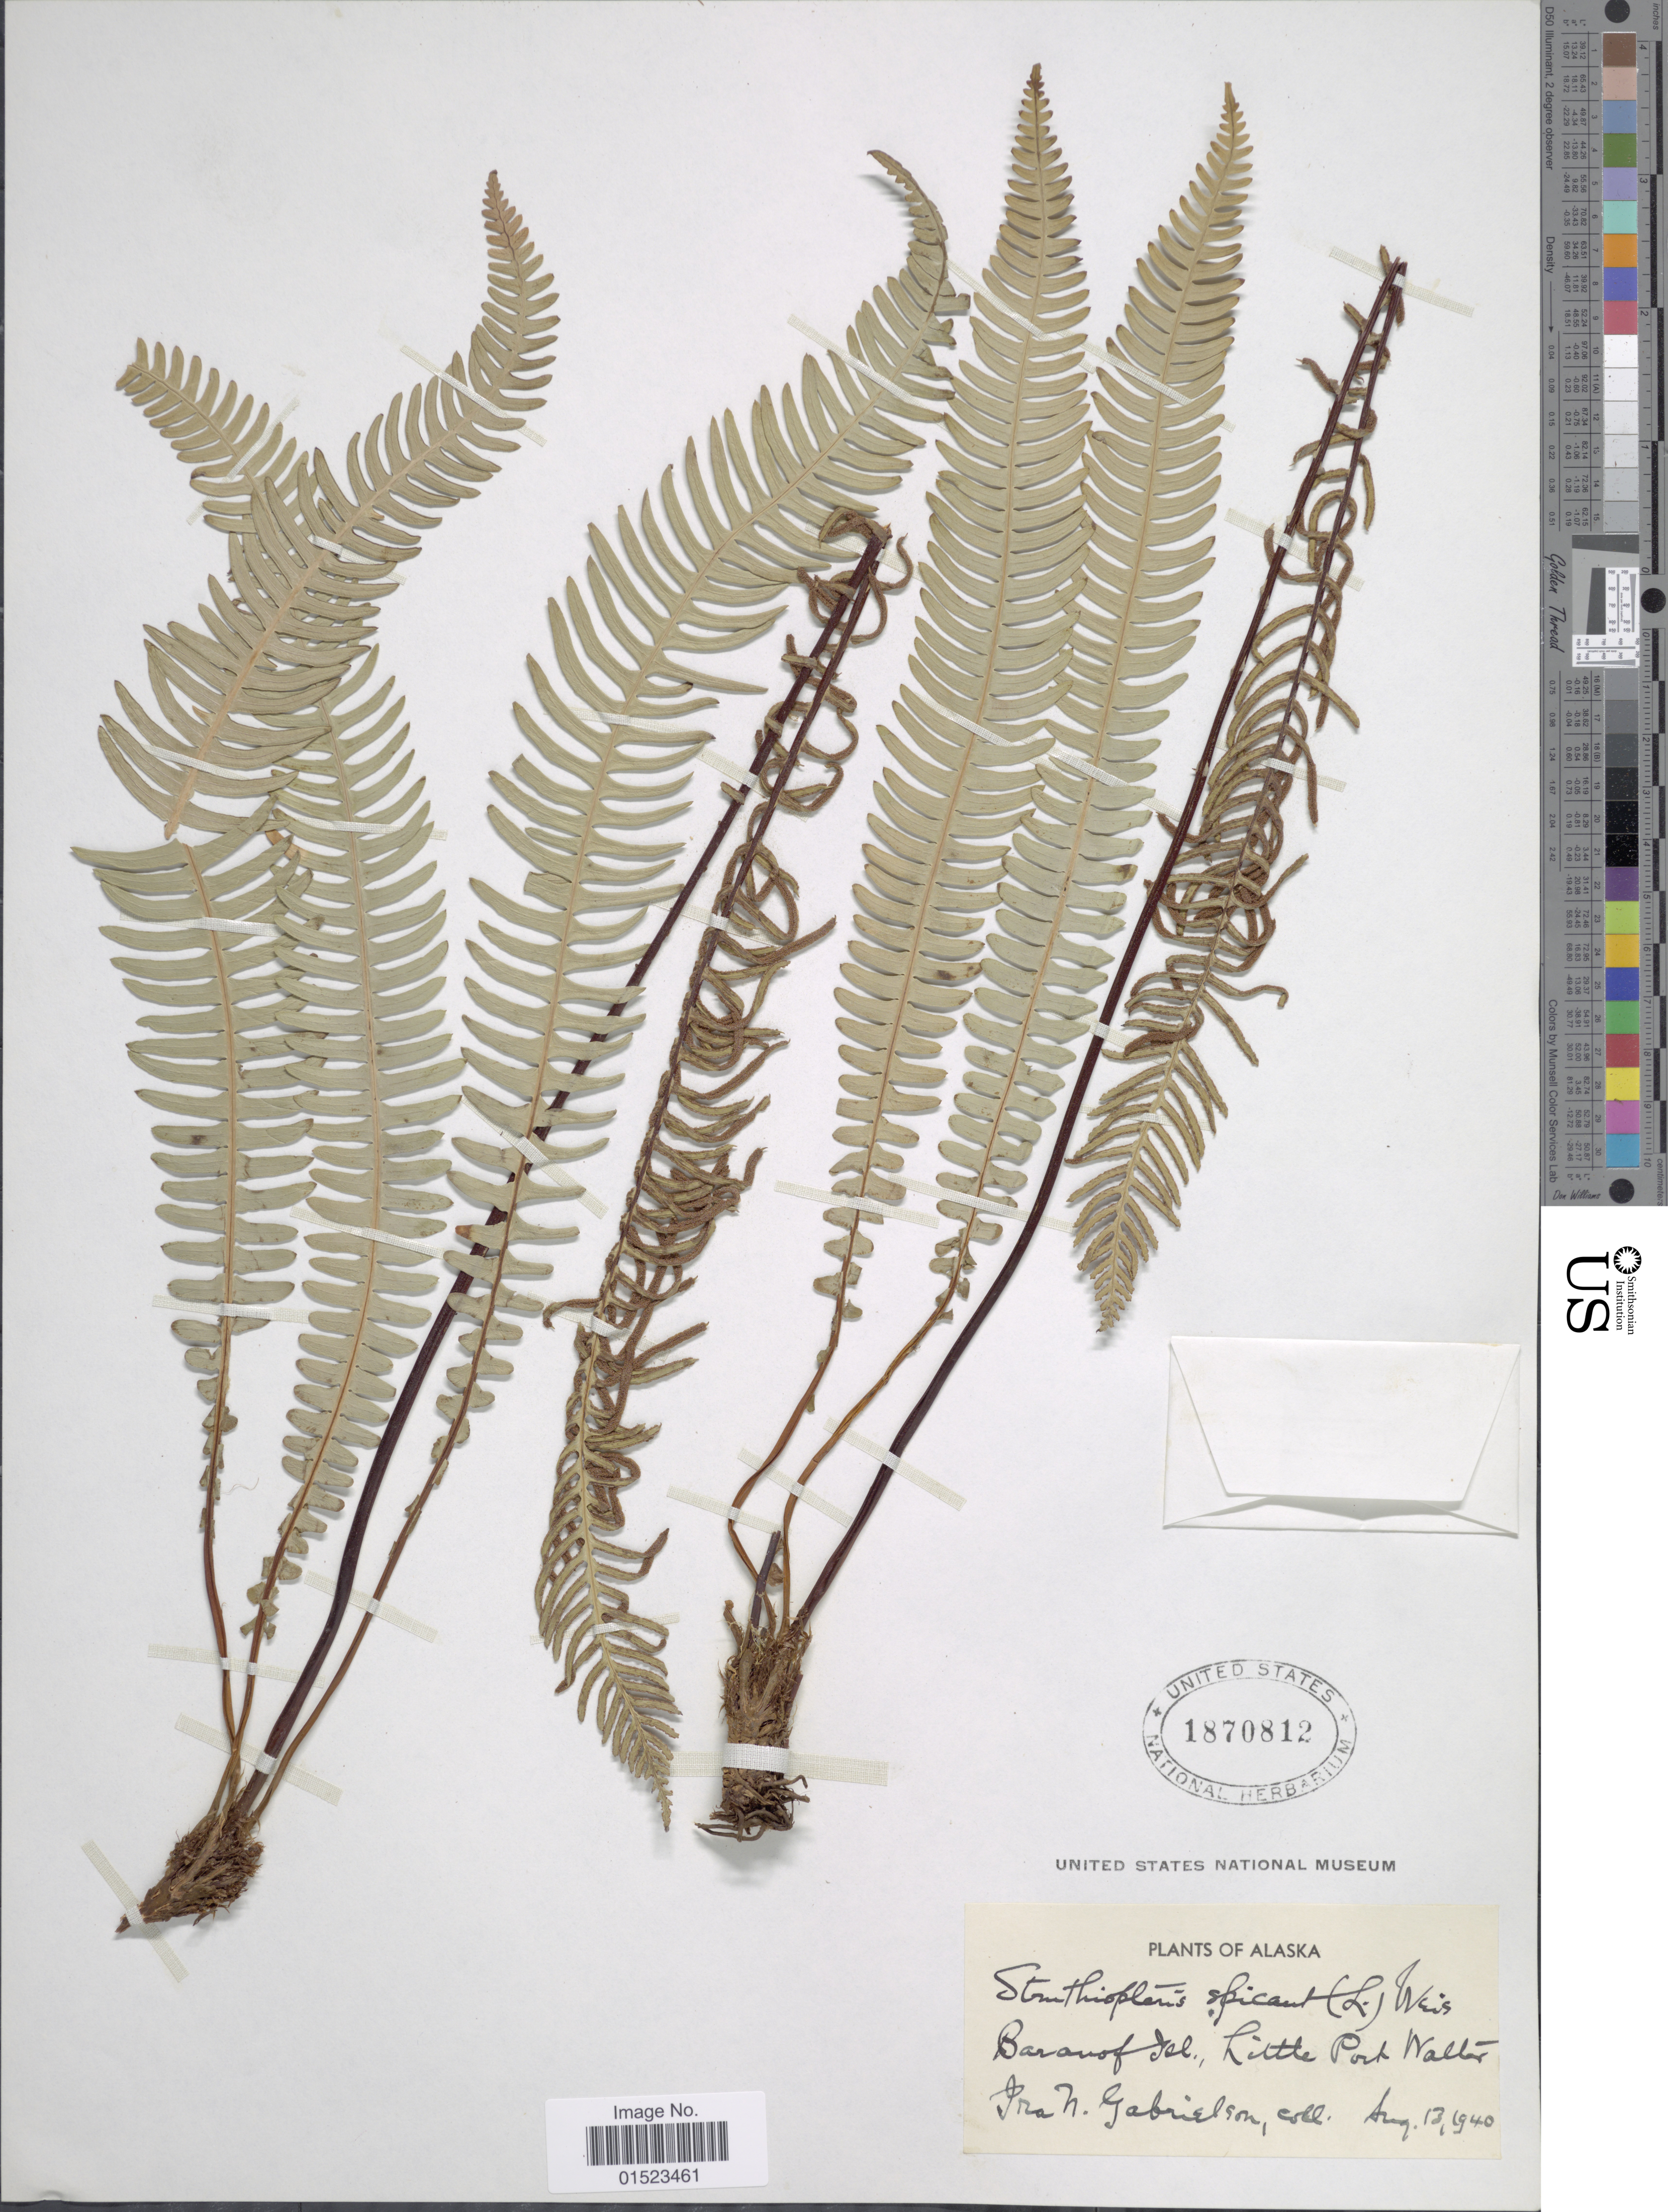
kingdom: Plantae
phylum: Tracheophyta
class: Polypodiopsida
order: Polypodiales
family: Blechnaceae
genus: Blechnum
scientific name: Blechnum spicant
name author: (L.) Sm.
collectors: G. Gabrielson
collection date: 1940-08-13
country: United States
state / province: Alaska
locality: Baranof, Little Port Walter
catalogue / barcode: US 1870812